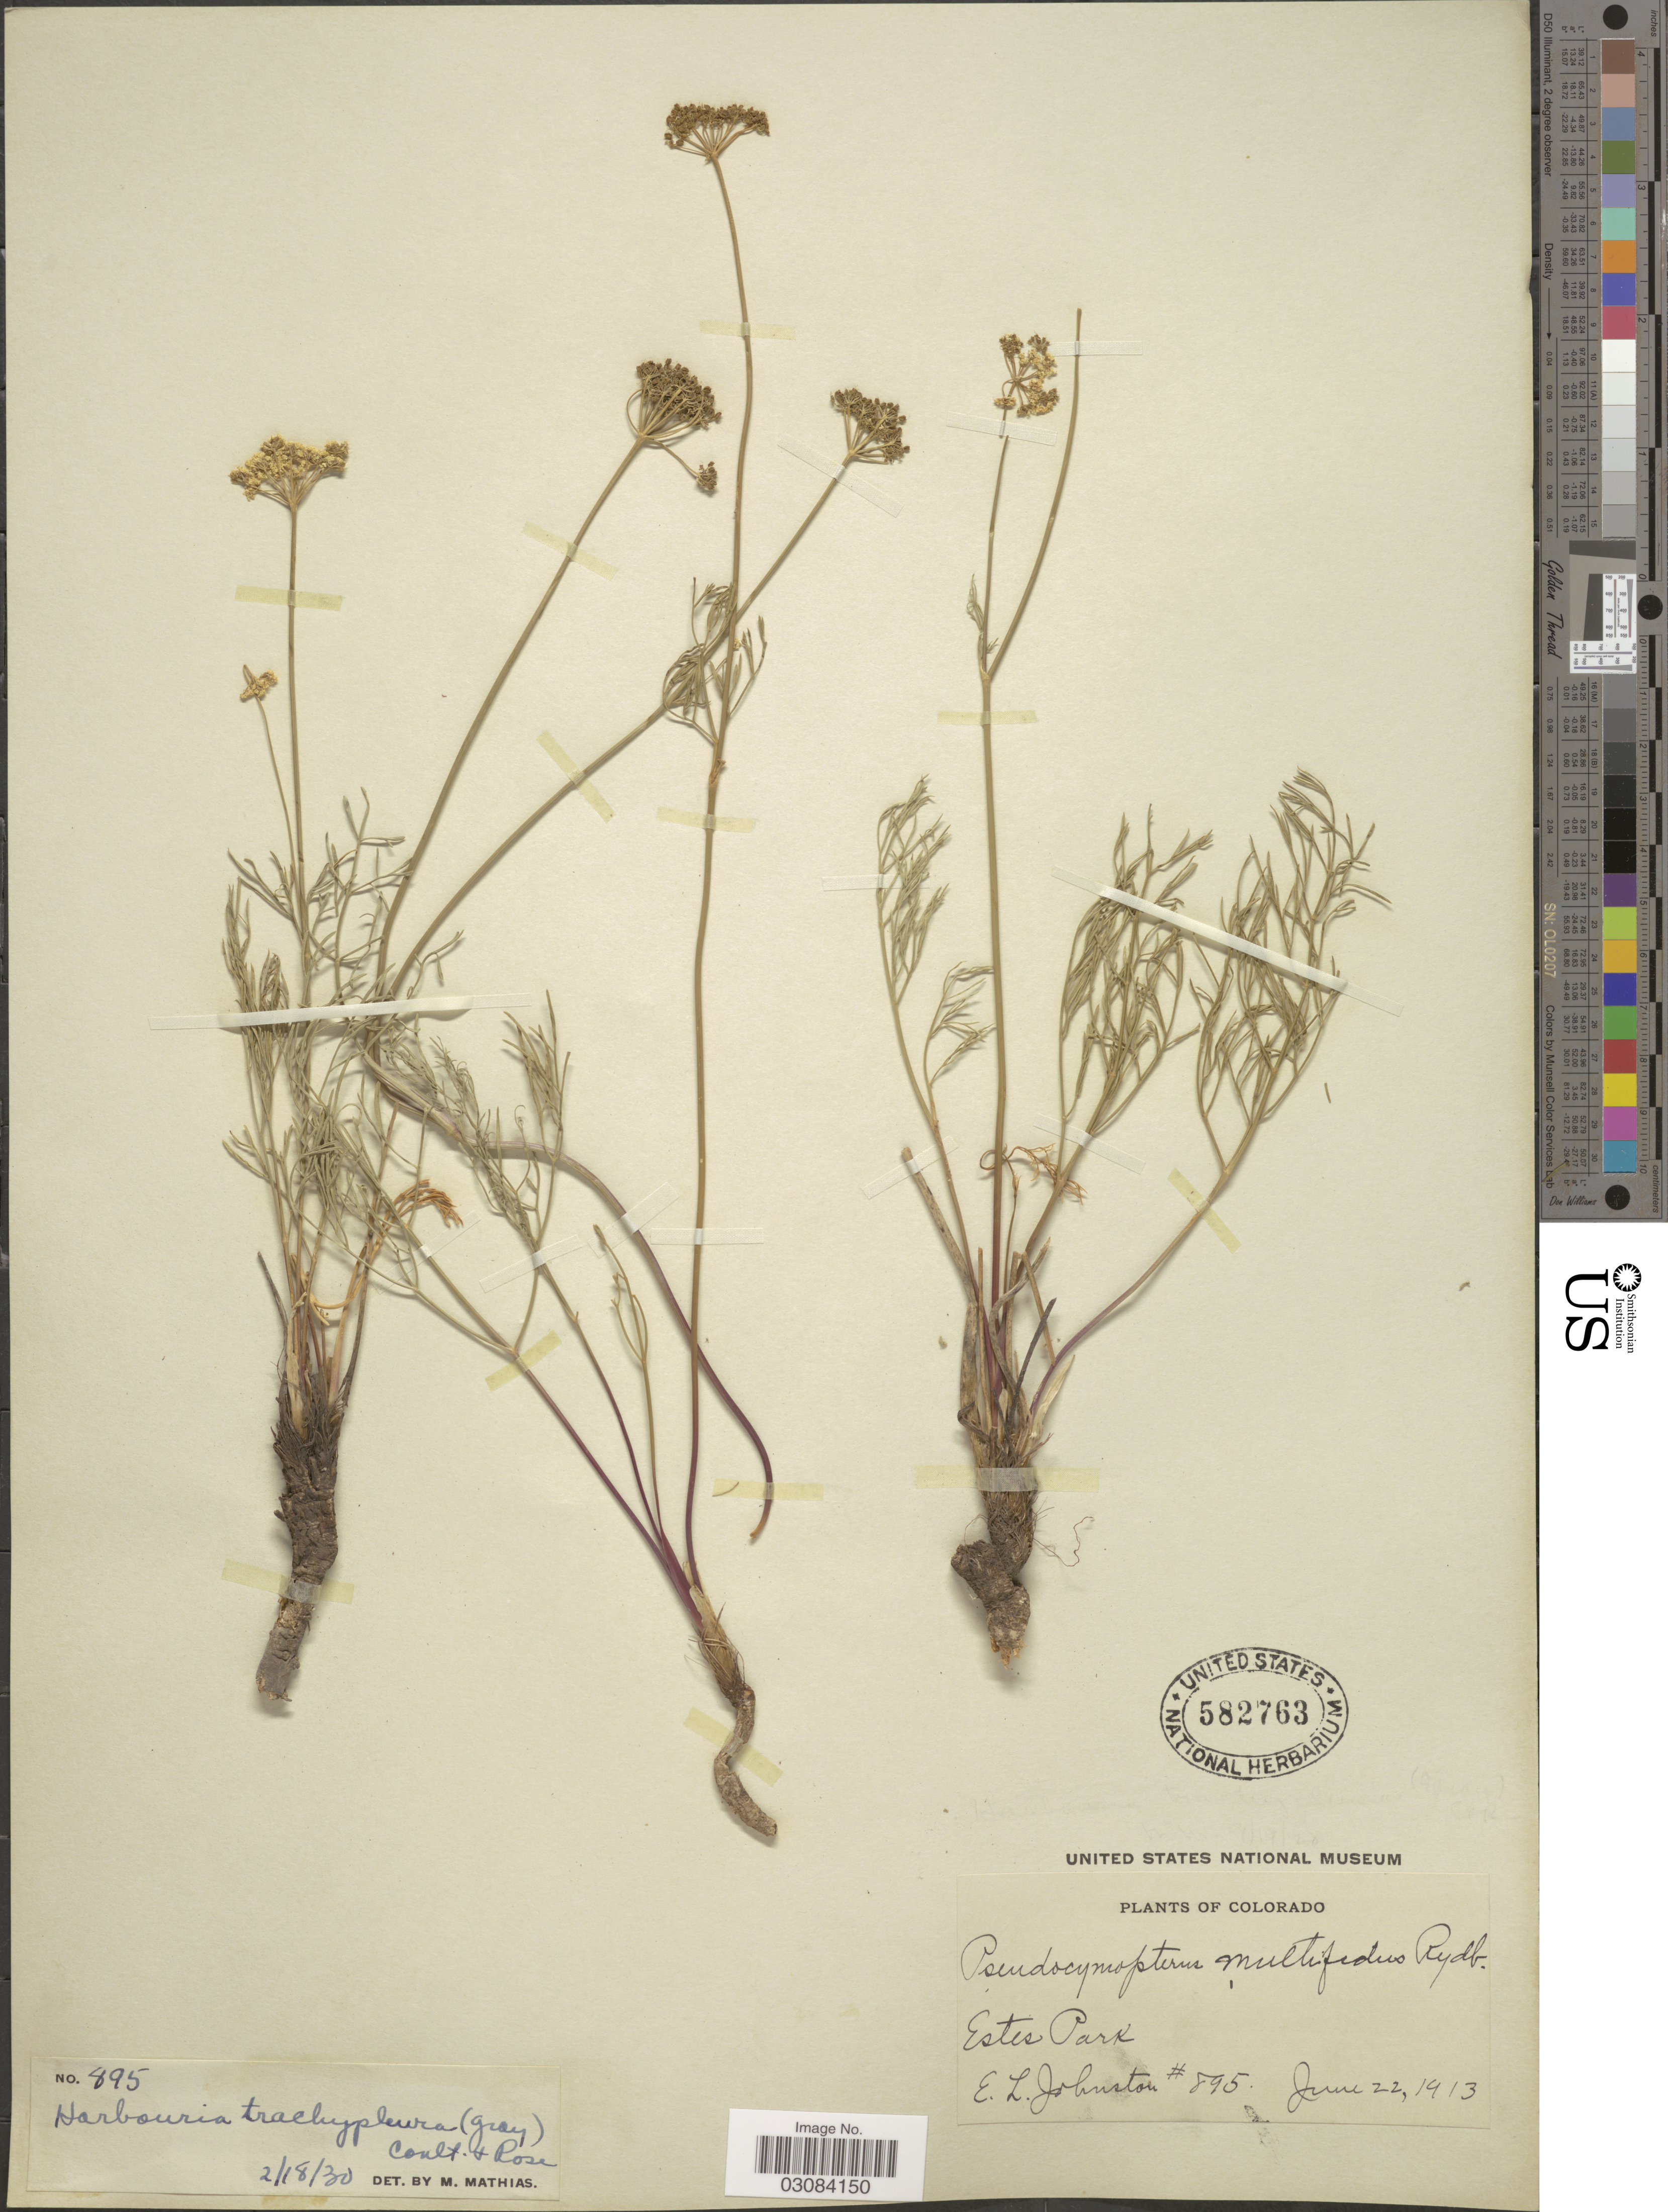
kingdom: Plantae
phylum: Tracheophyta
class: Magnoliopsida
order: Apiales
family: Apiaceae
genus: Harbouria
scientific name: Harbouria trachypleura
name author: (A. Gray) J.M. Coult. & Rose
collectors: E. L. Johnston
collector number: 895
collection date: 1913-06-22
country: United States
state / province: Colorado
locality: Estes Park.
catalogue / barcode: US 582763